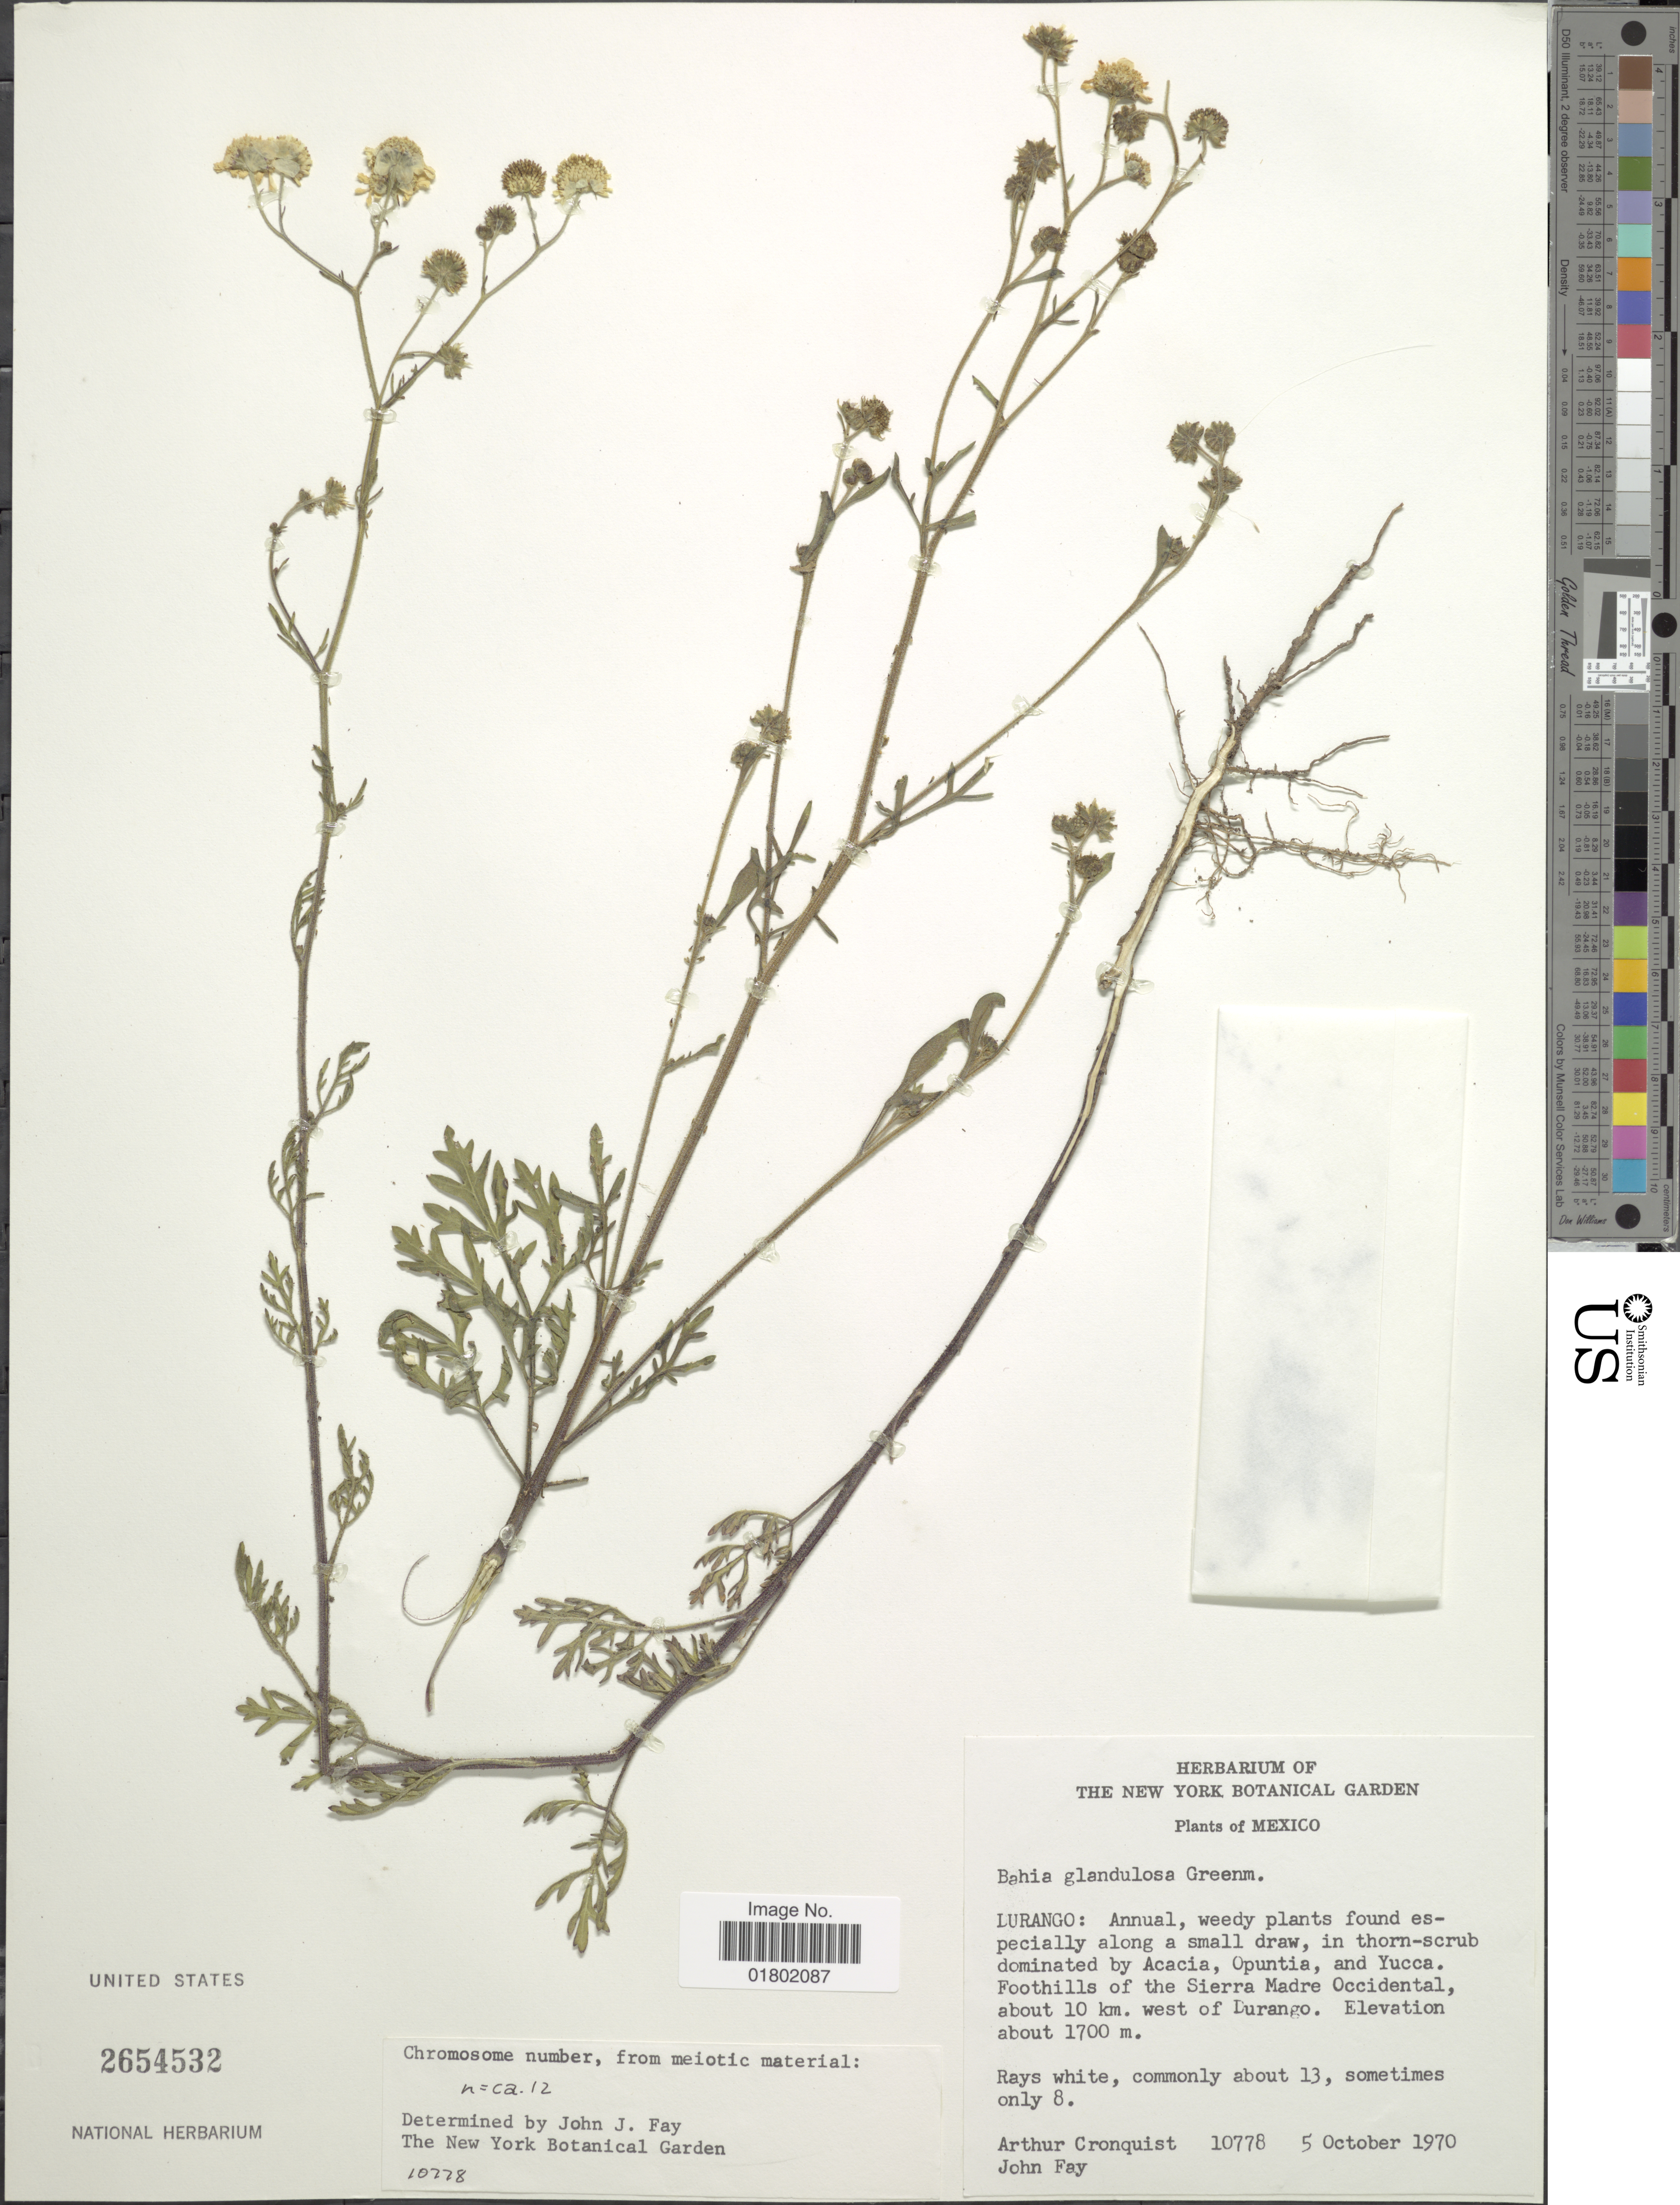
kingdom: Plantae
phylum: Tracheophyta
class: Magnoliopsida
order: Asterales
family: Asteraceae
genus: Bahia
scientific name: Bahia glandulosa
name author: Greenm.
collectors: A. J. Cronquist & J. M. Fay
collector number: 10778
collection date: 1970-10-05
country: Mexico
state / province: Durango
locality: Foothills of the Sierra Madre Occidental, about 10 km, west of Durango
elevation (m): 1700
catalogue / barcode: US 2654532